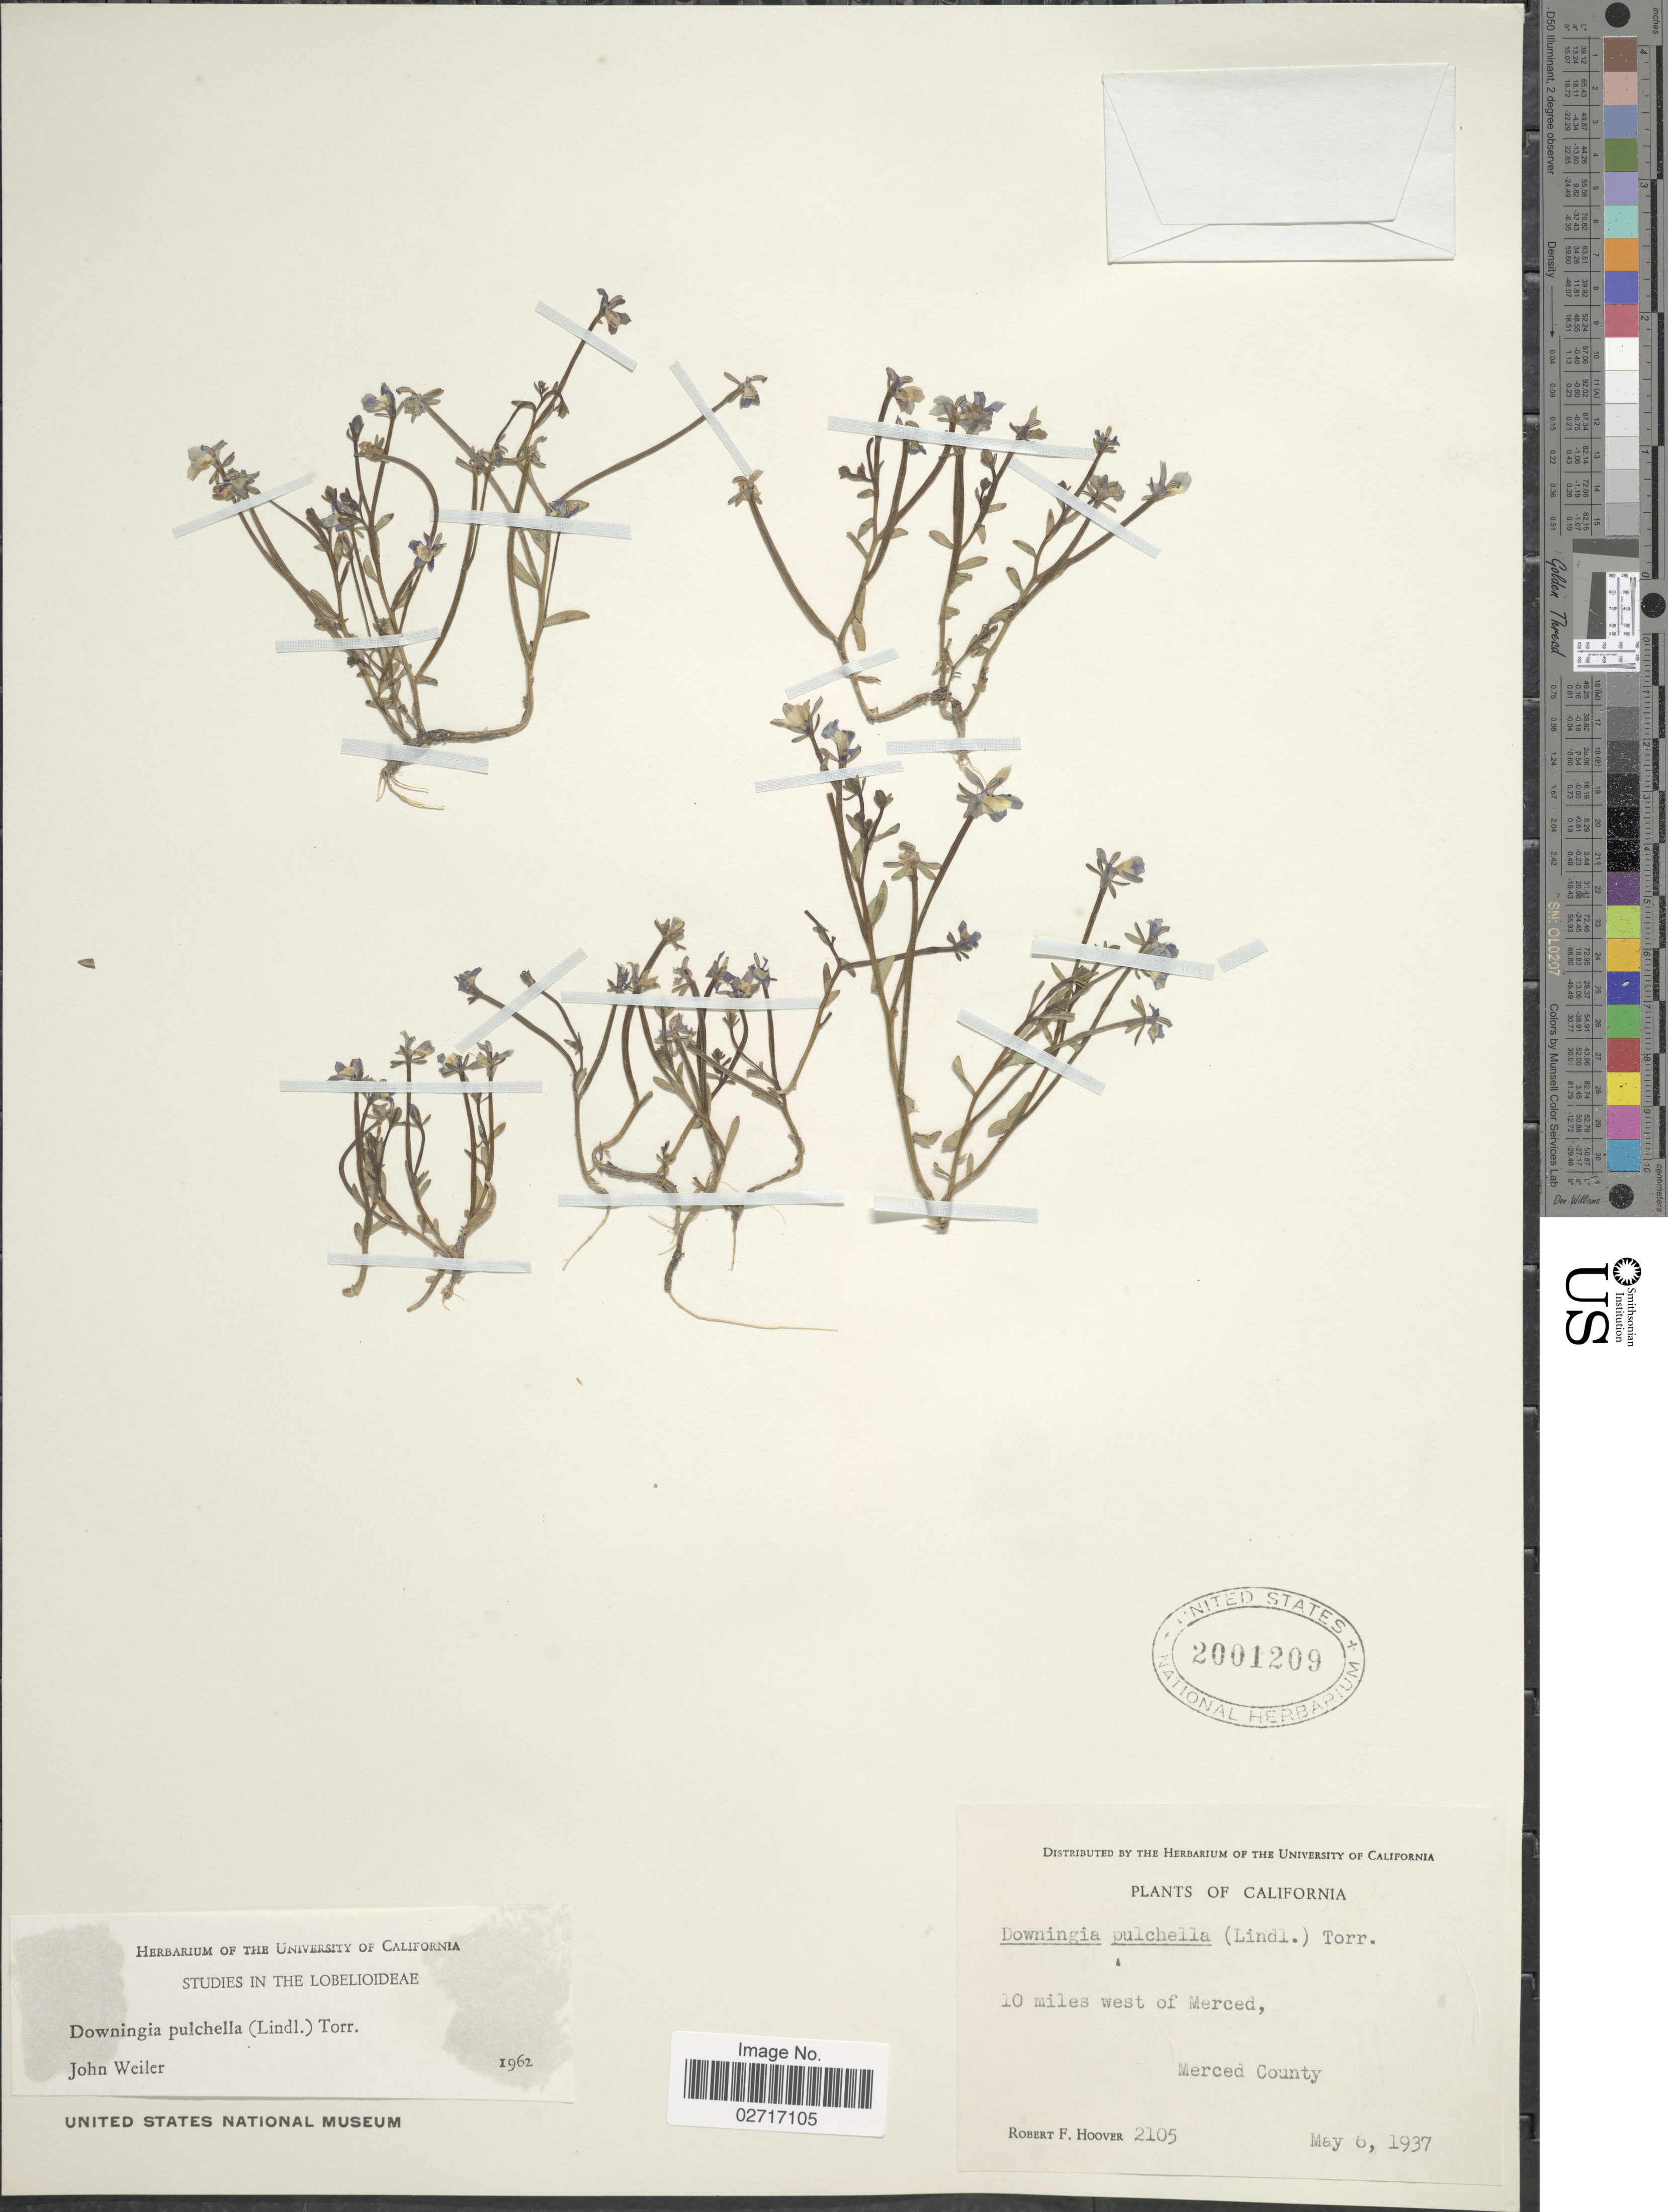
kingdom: Plantae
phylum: Tracheophyta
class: Magnoliopsida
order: Asterales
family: Campanulaceae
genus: Downingia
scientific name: Downingia pulchella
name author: (Lindl.) Torr.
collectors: R. F. Hoover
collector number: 2105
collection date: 1937-05-06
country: United States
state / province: California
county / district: Merced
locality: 10 miles west of Merced, Merced County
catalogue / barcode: US 2001209